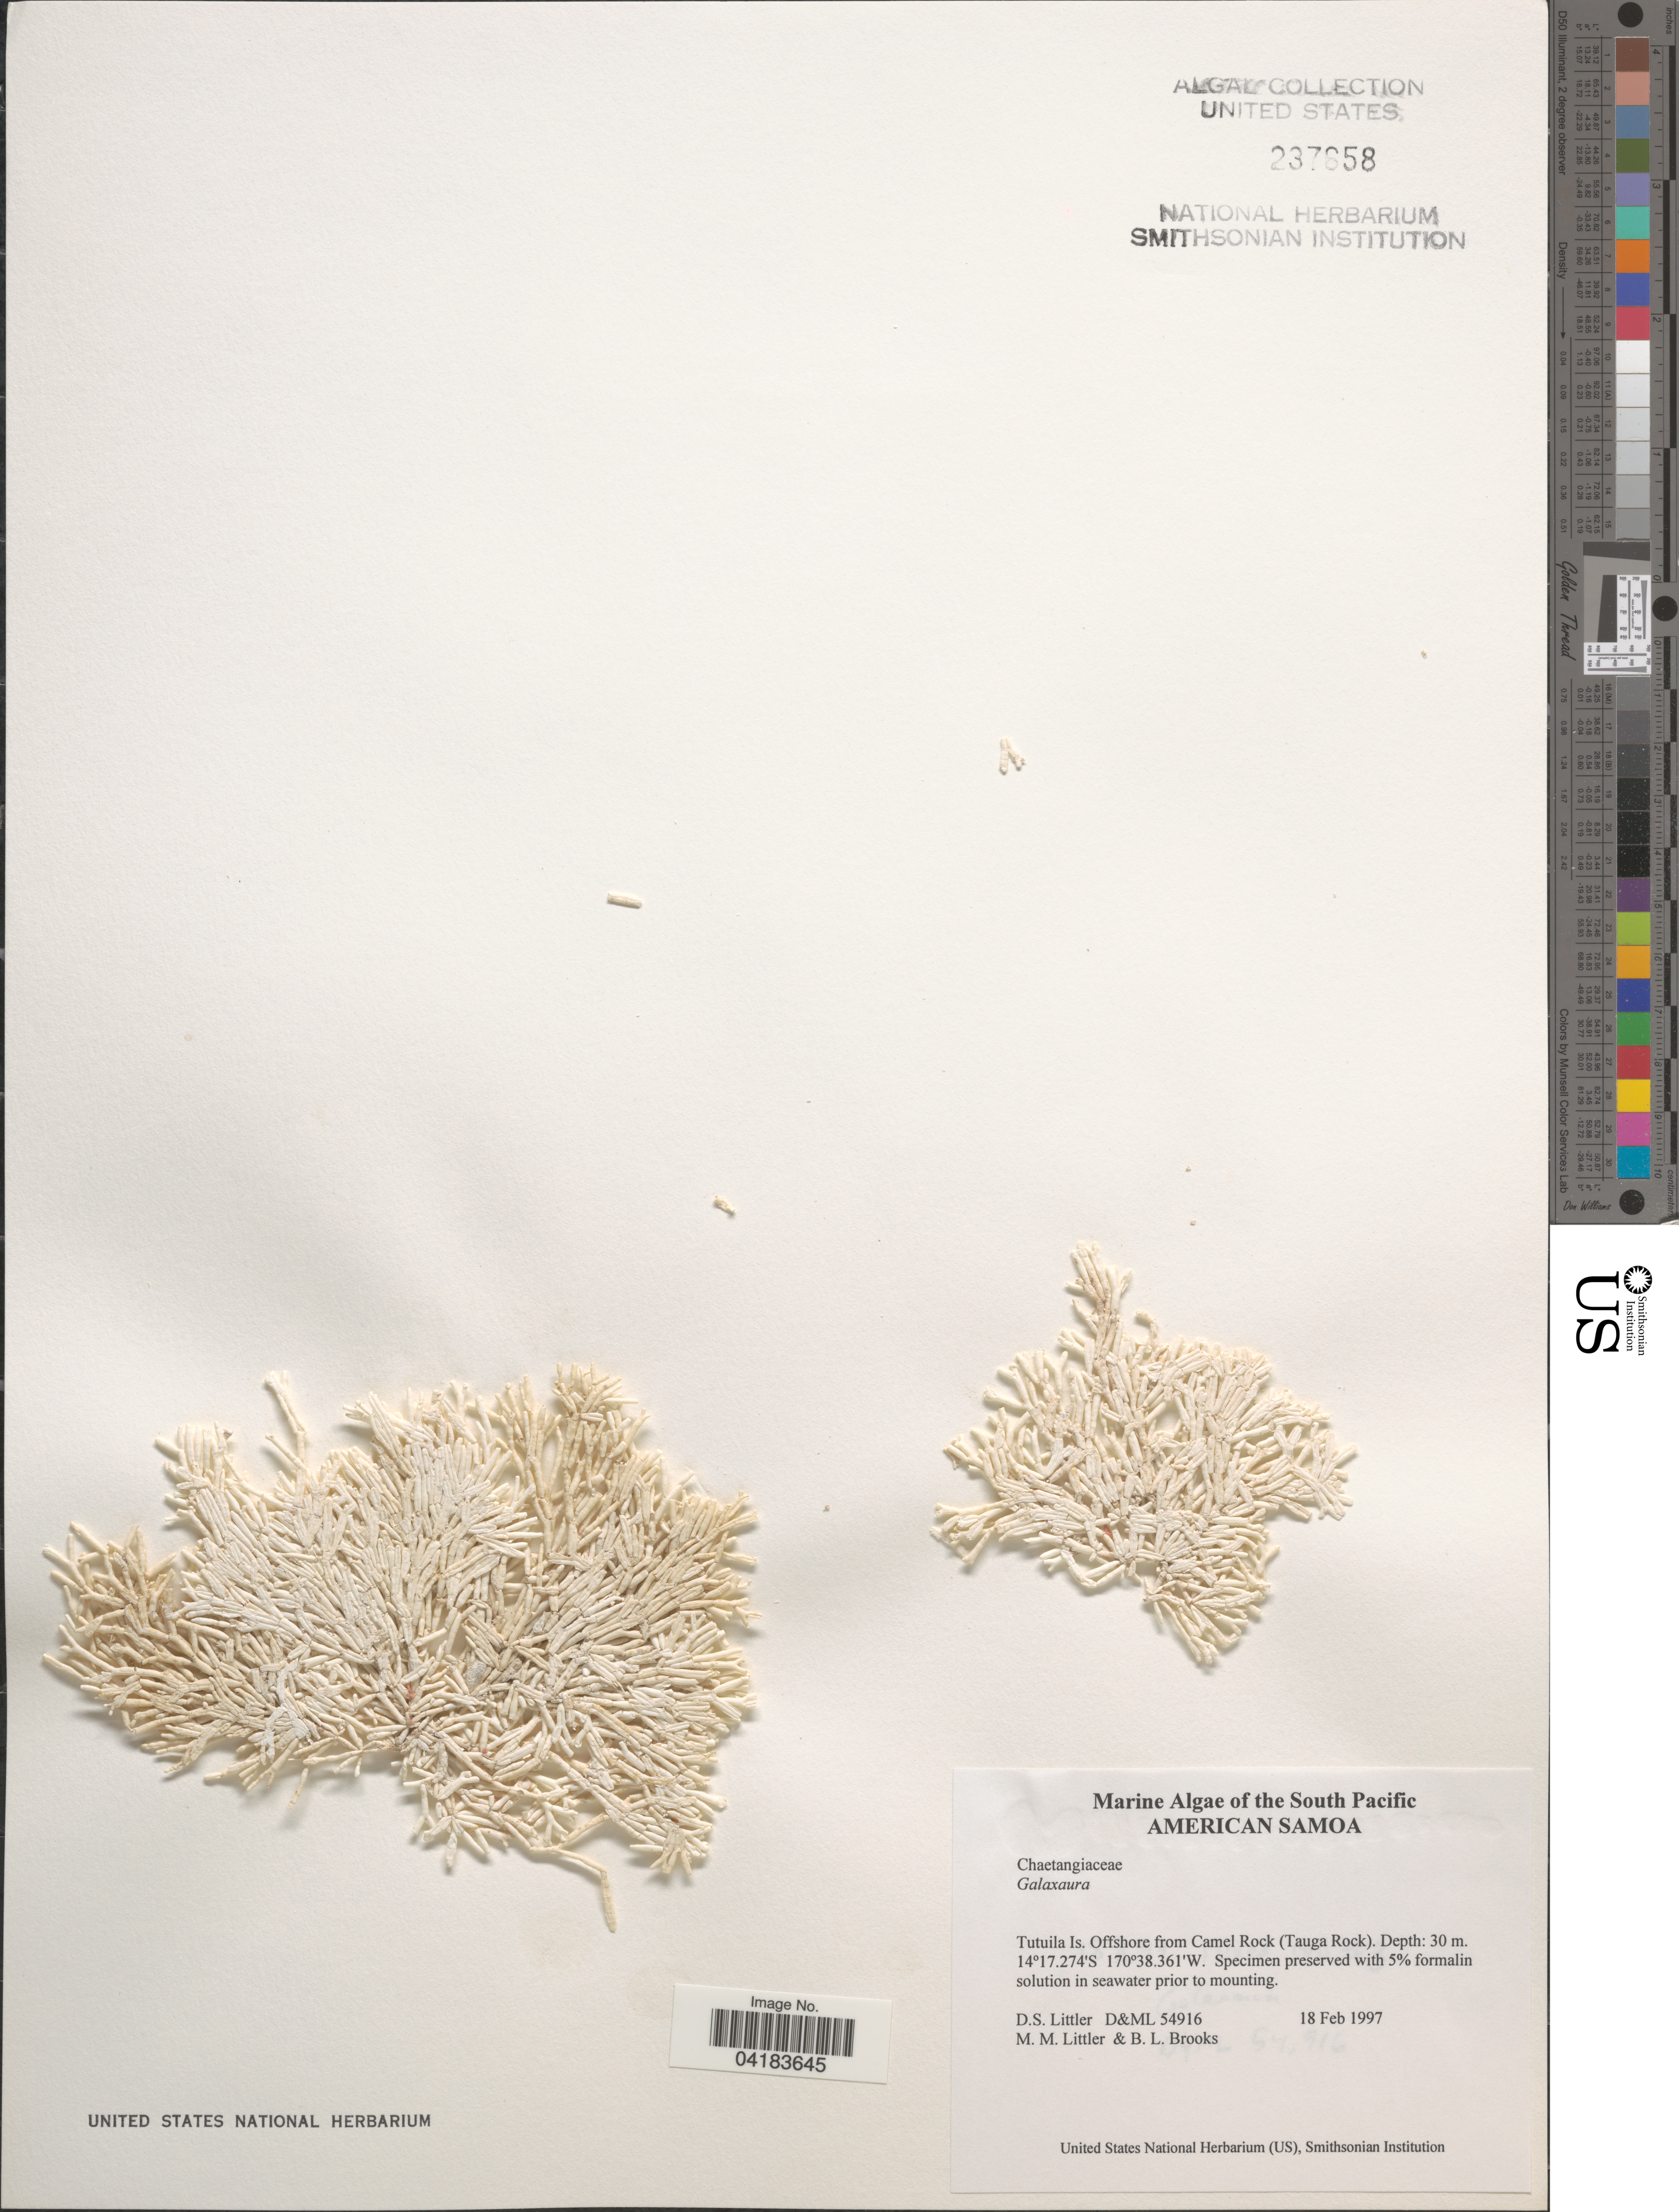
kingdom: Plantae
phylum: Rhodophyta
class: Florideophyceae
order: Nemaliales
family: Galaxauraceae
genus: Galaxaura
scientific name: Galaxaura sp.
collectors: D. S. Littler & B. Brooks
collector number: D&ML54916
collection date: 1997-02-18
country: American Samoa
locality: The South Pacific American Samoa. Tutuila Is. Offshore from Camel Rock (Tauga Rock).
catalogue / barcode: US 237658